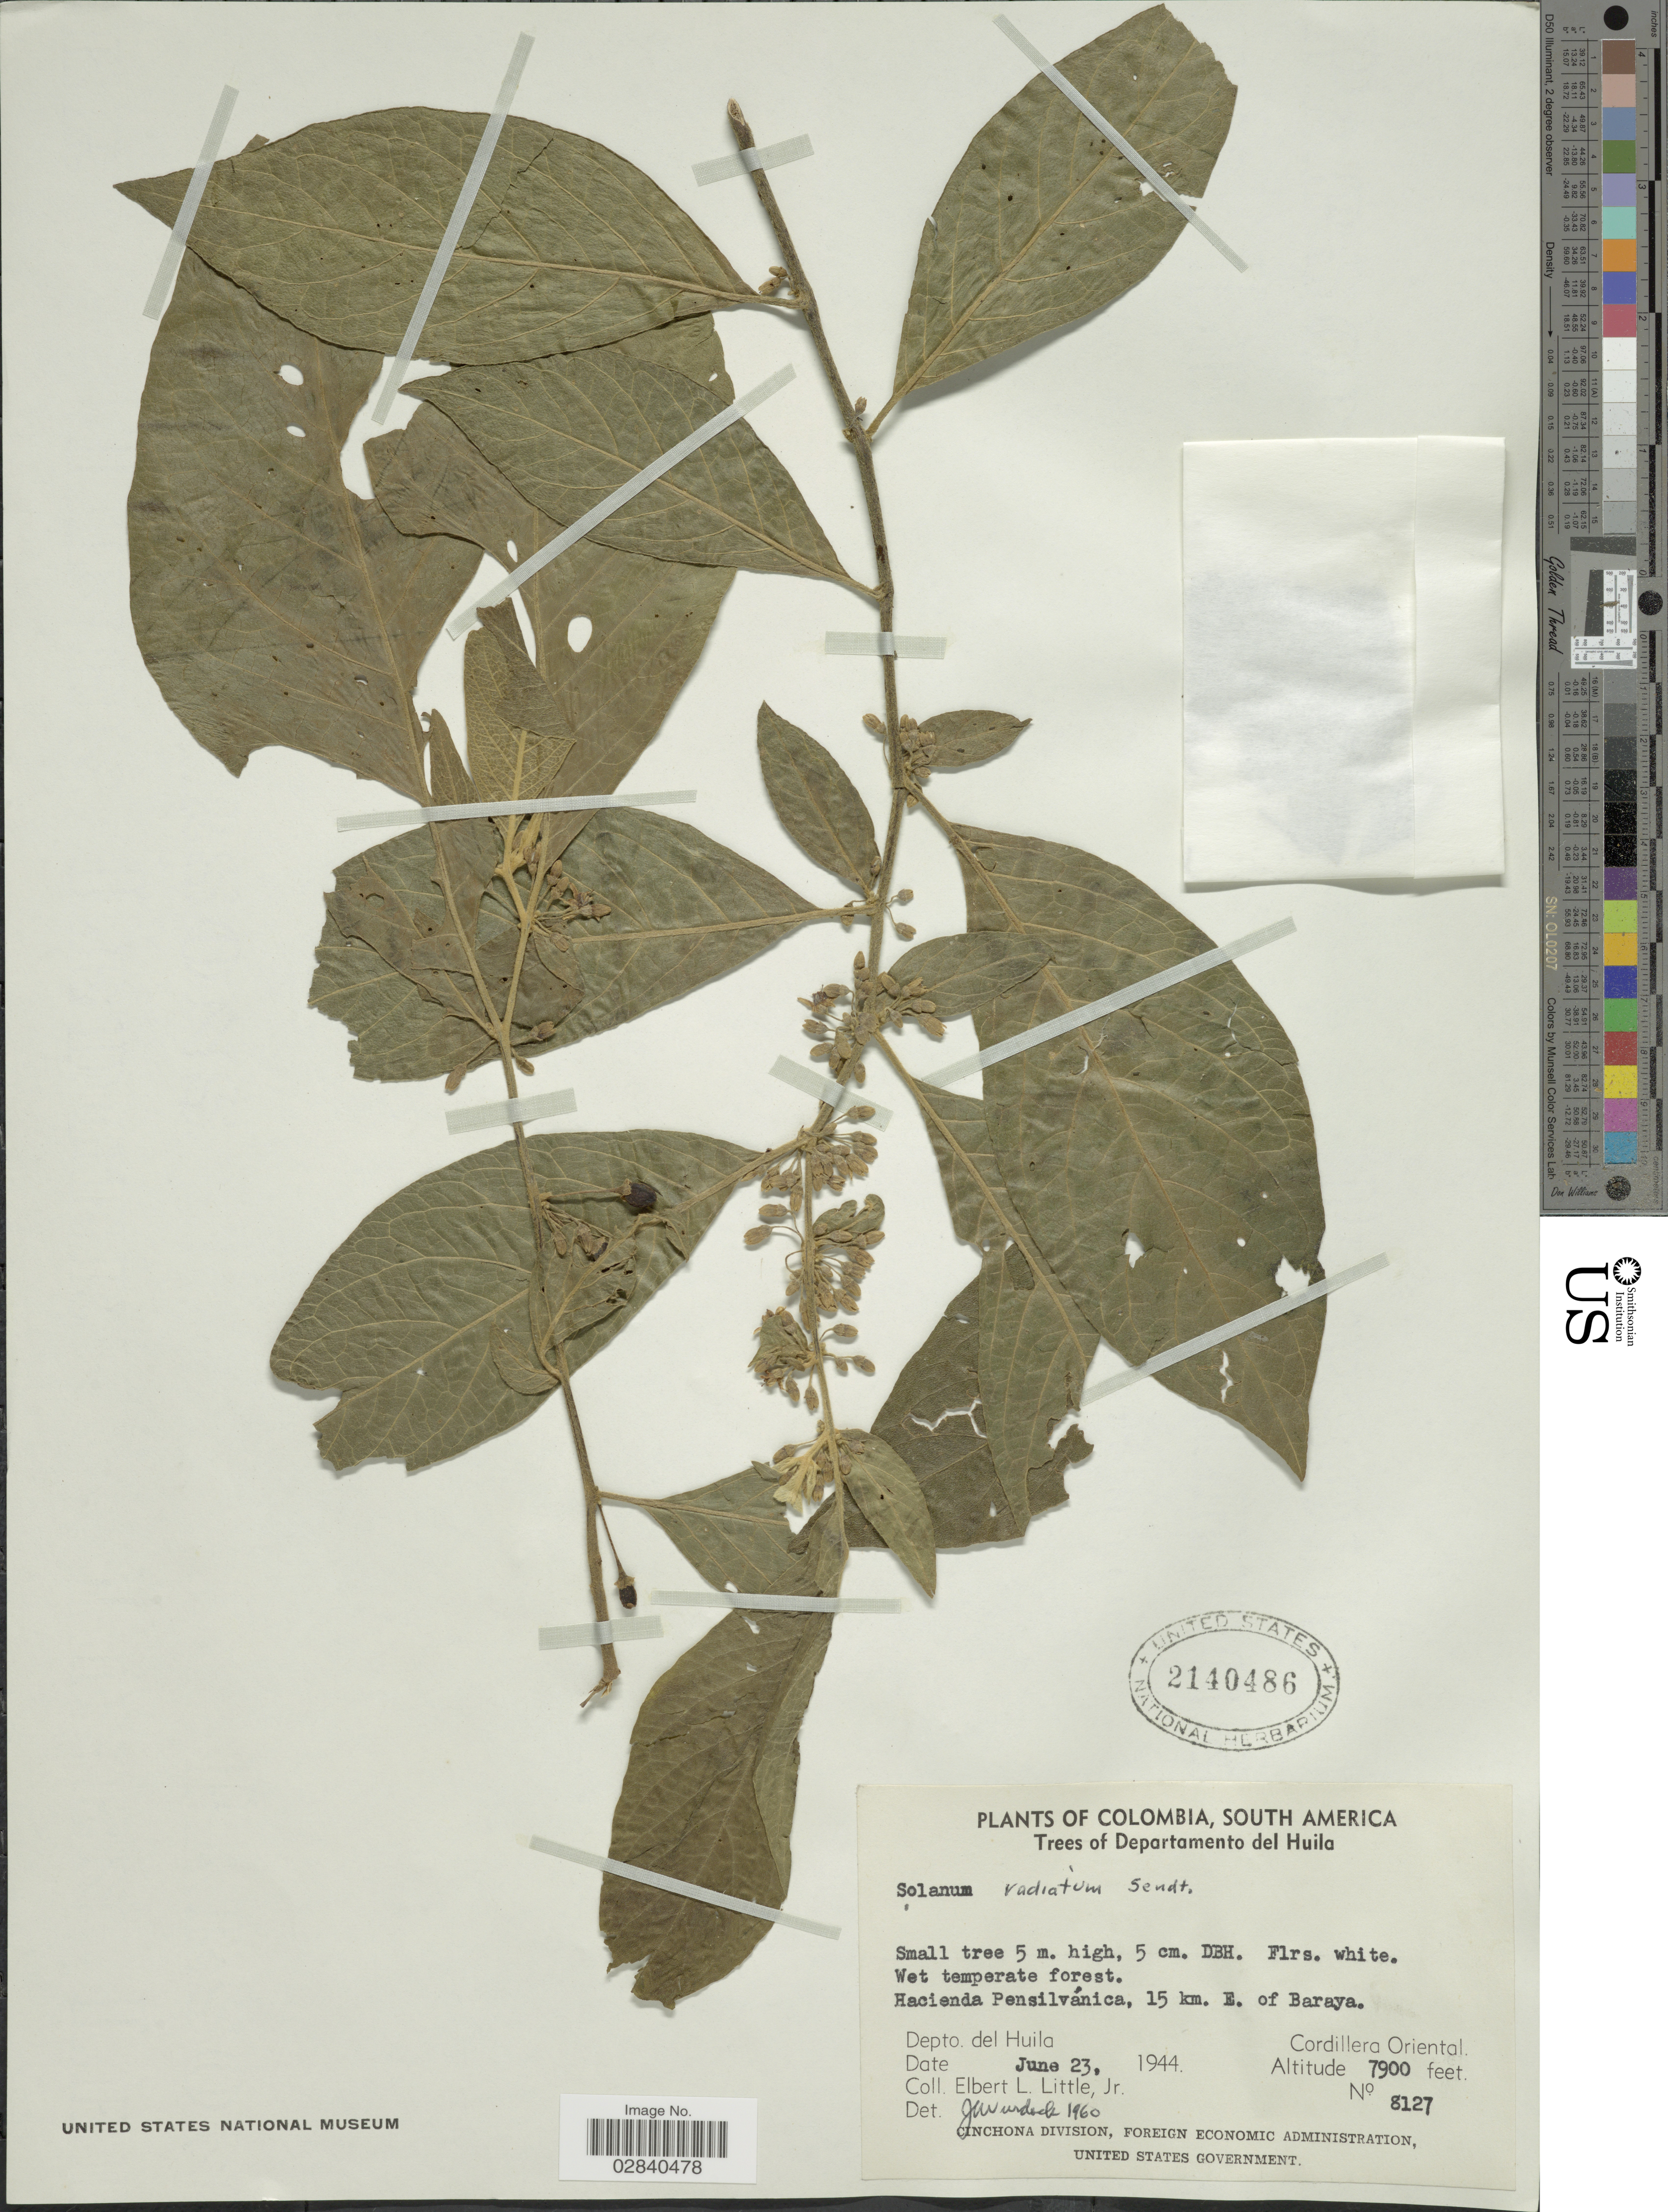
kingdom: Plantae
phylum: Tracheophyta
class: Magnoliopsida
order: Solanales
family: Solanaceae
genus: Lycianthes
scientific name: Lycianthes radiata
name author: (Sendtn.) Bitter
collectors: E. L. Little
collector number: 8127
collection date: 1944-06-23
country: Colombia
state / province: Huila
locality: Departamento del Huila, Depto. del Huila, Hacienda Pensilvanica, 15 km. E. of Baraya, Cordillera Oriental.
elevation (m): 2408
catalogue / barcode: US 2140486